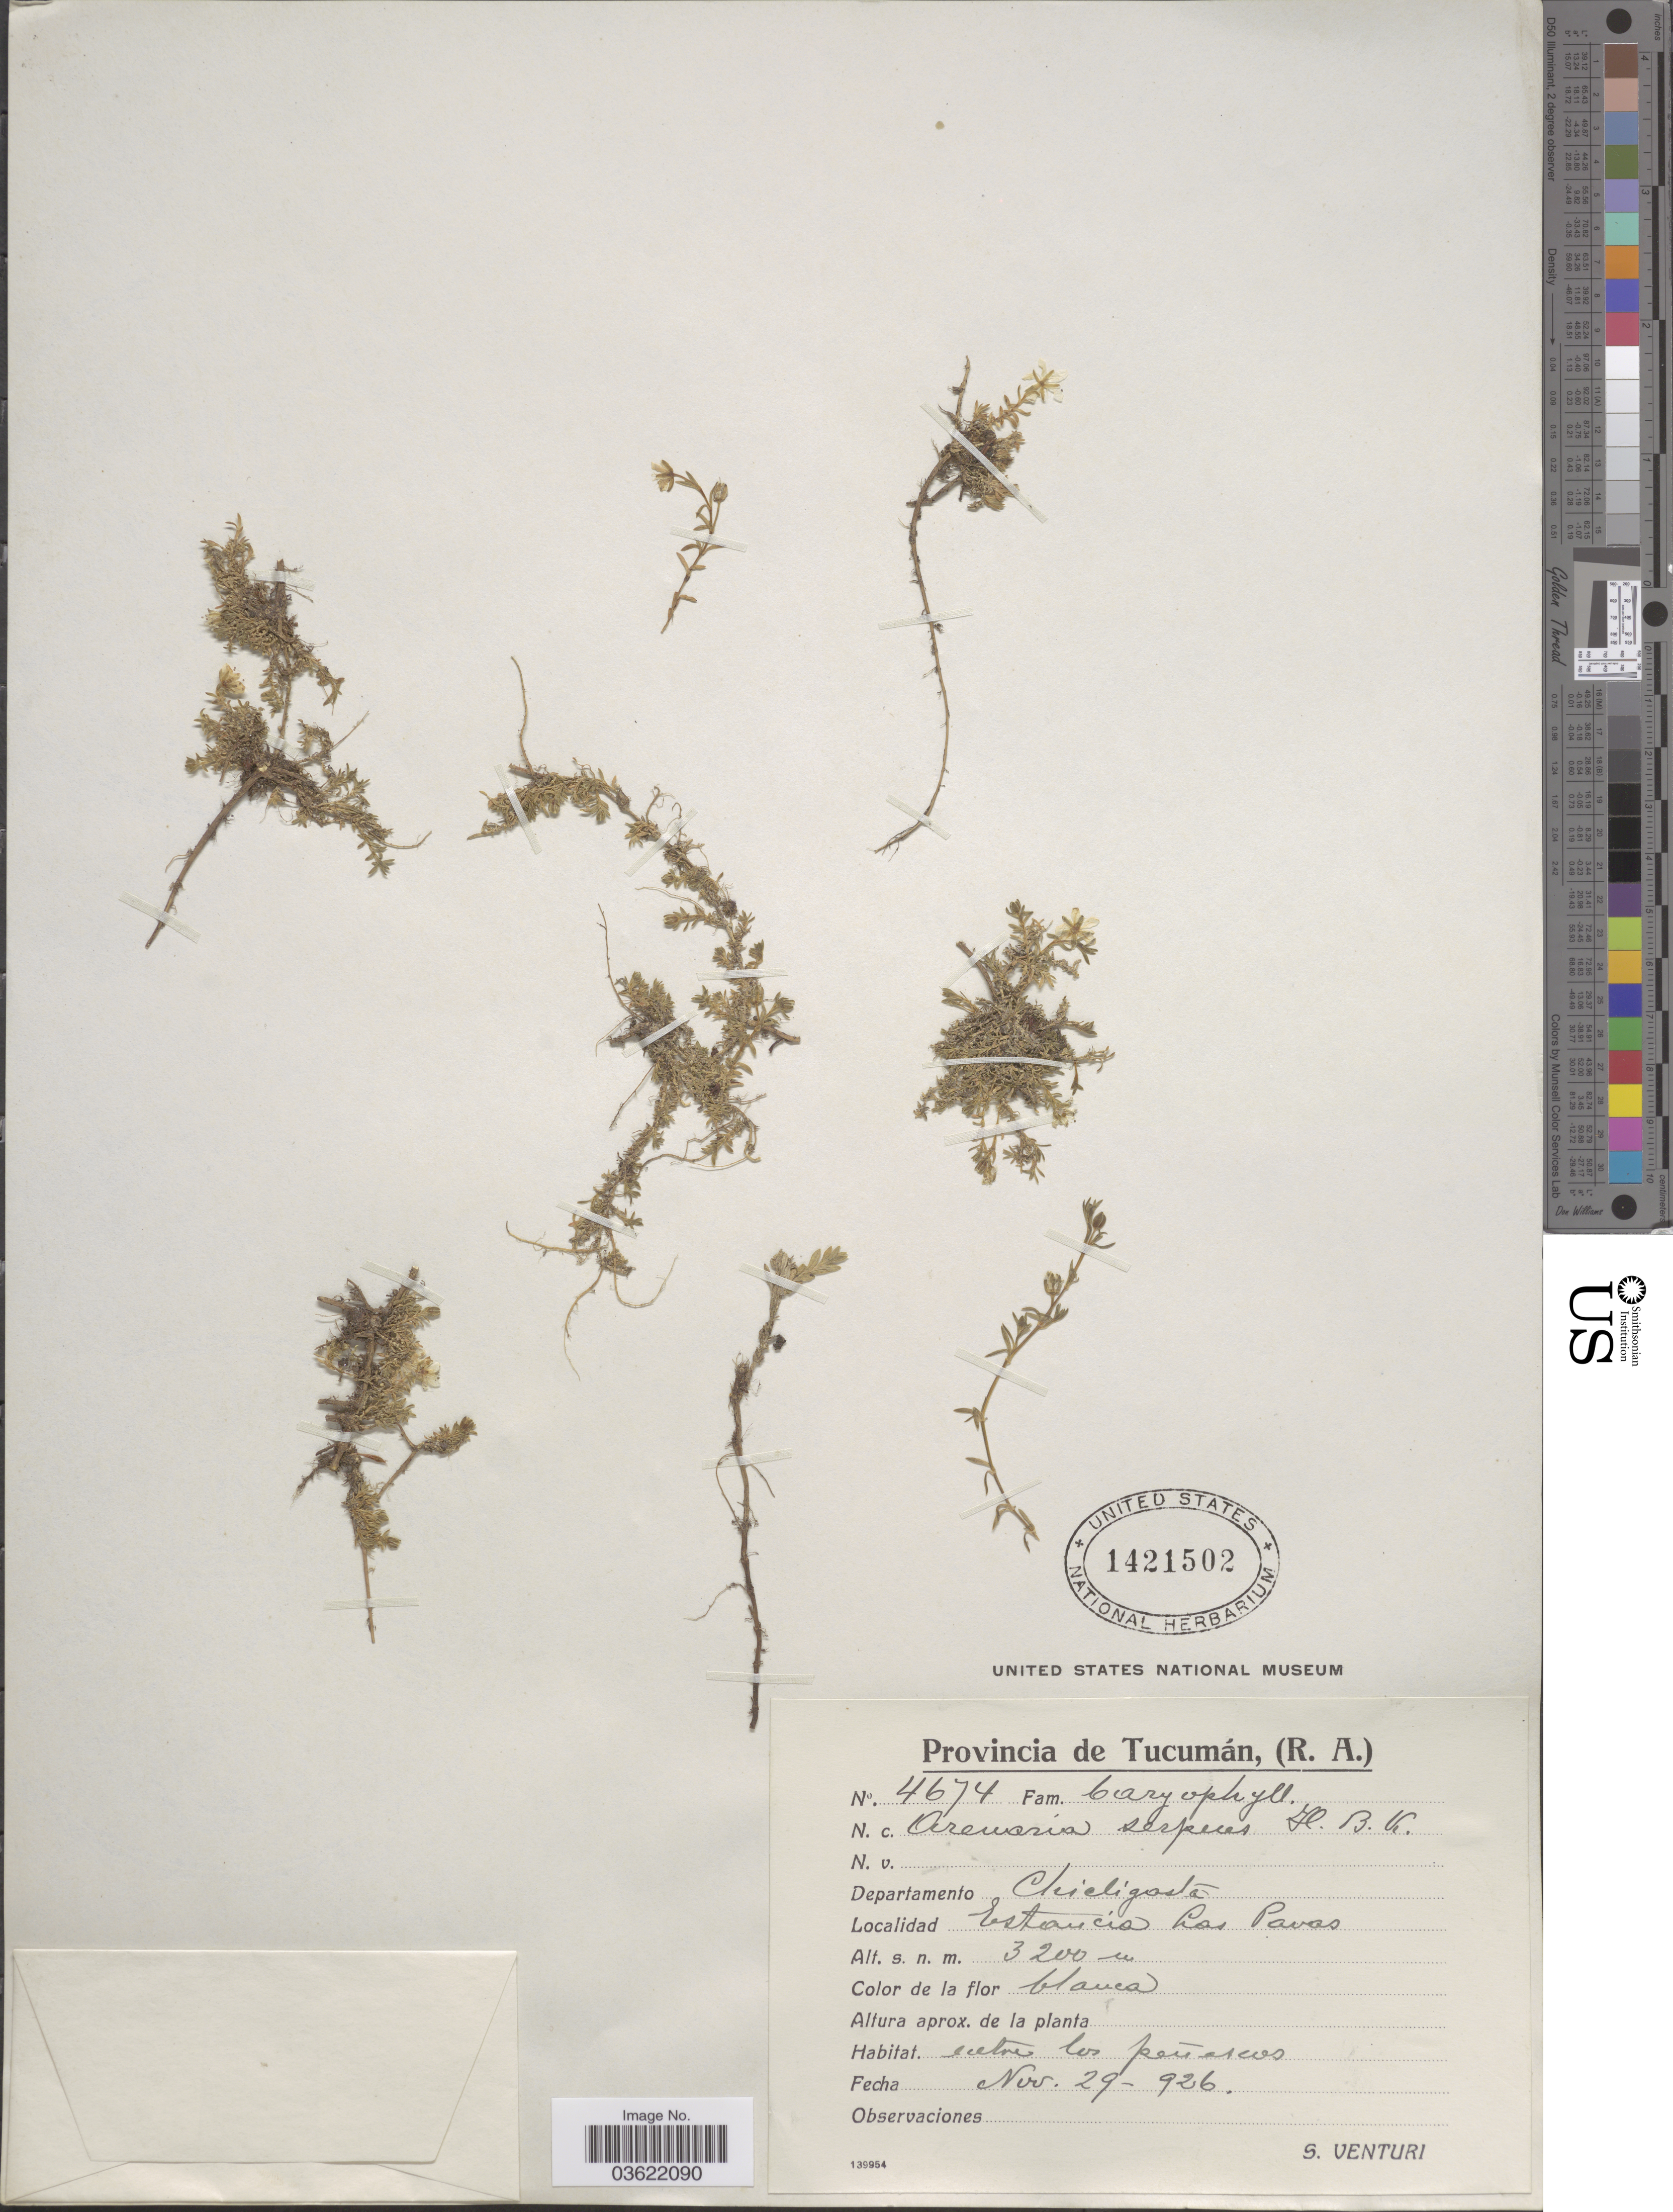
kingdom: Plantae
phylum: Tracheophyta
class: Magnoliopsida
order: Caryophyllales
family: Caryophyllaceae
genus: Arenaria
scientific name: Arenaria serpens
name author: Kunth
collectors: S. Venturi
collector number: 4674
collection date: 1926-11-29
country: Argentina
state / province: Tucuman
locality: Departamento Chicligasta. Estancia Las Pavas.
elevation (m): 3200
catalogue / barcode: US 1421502